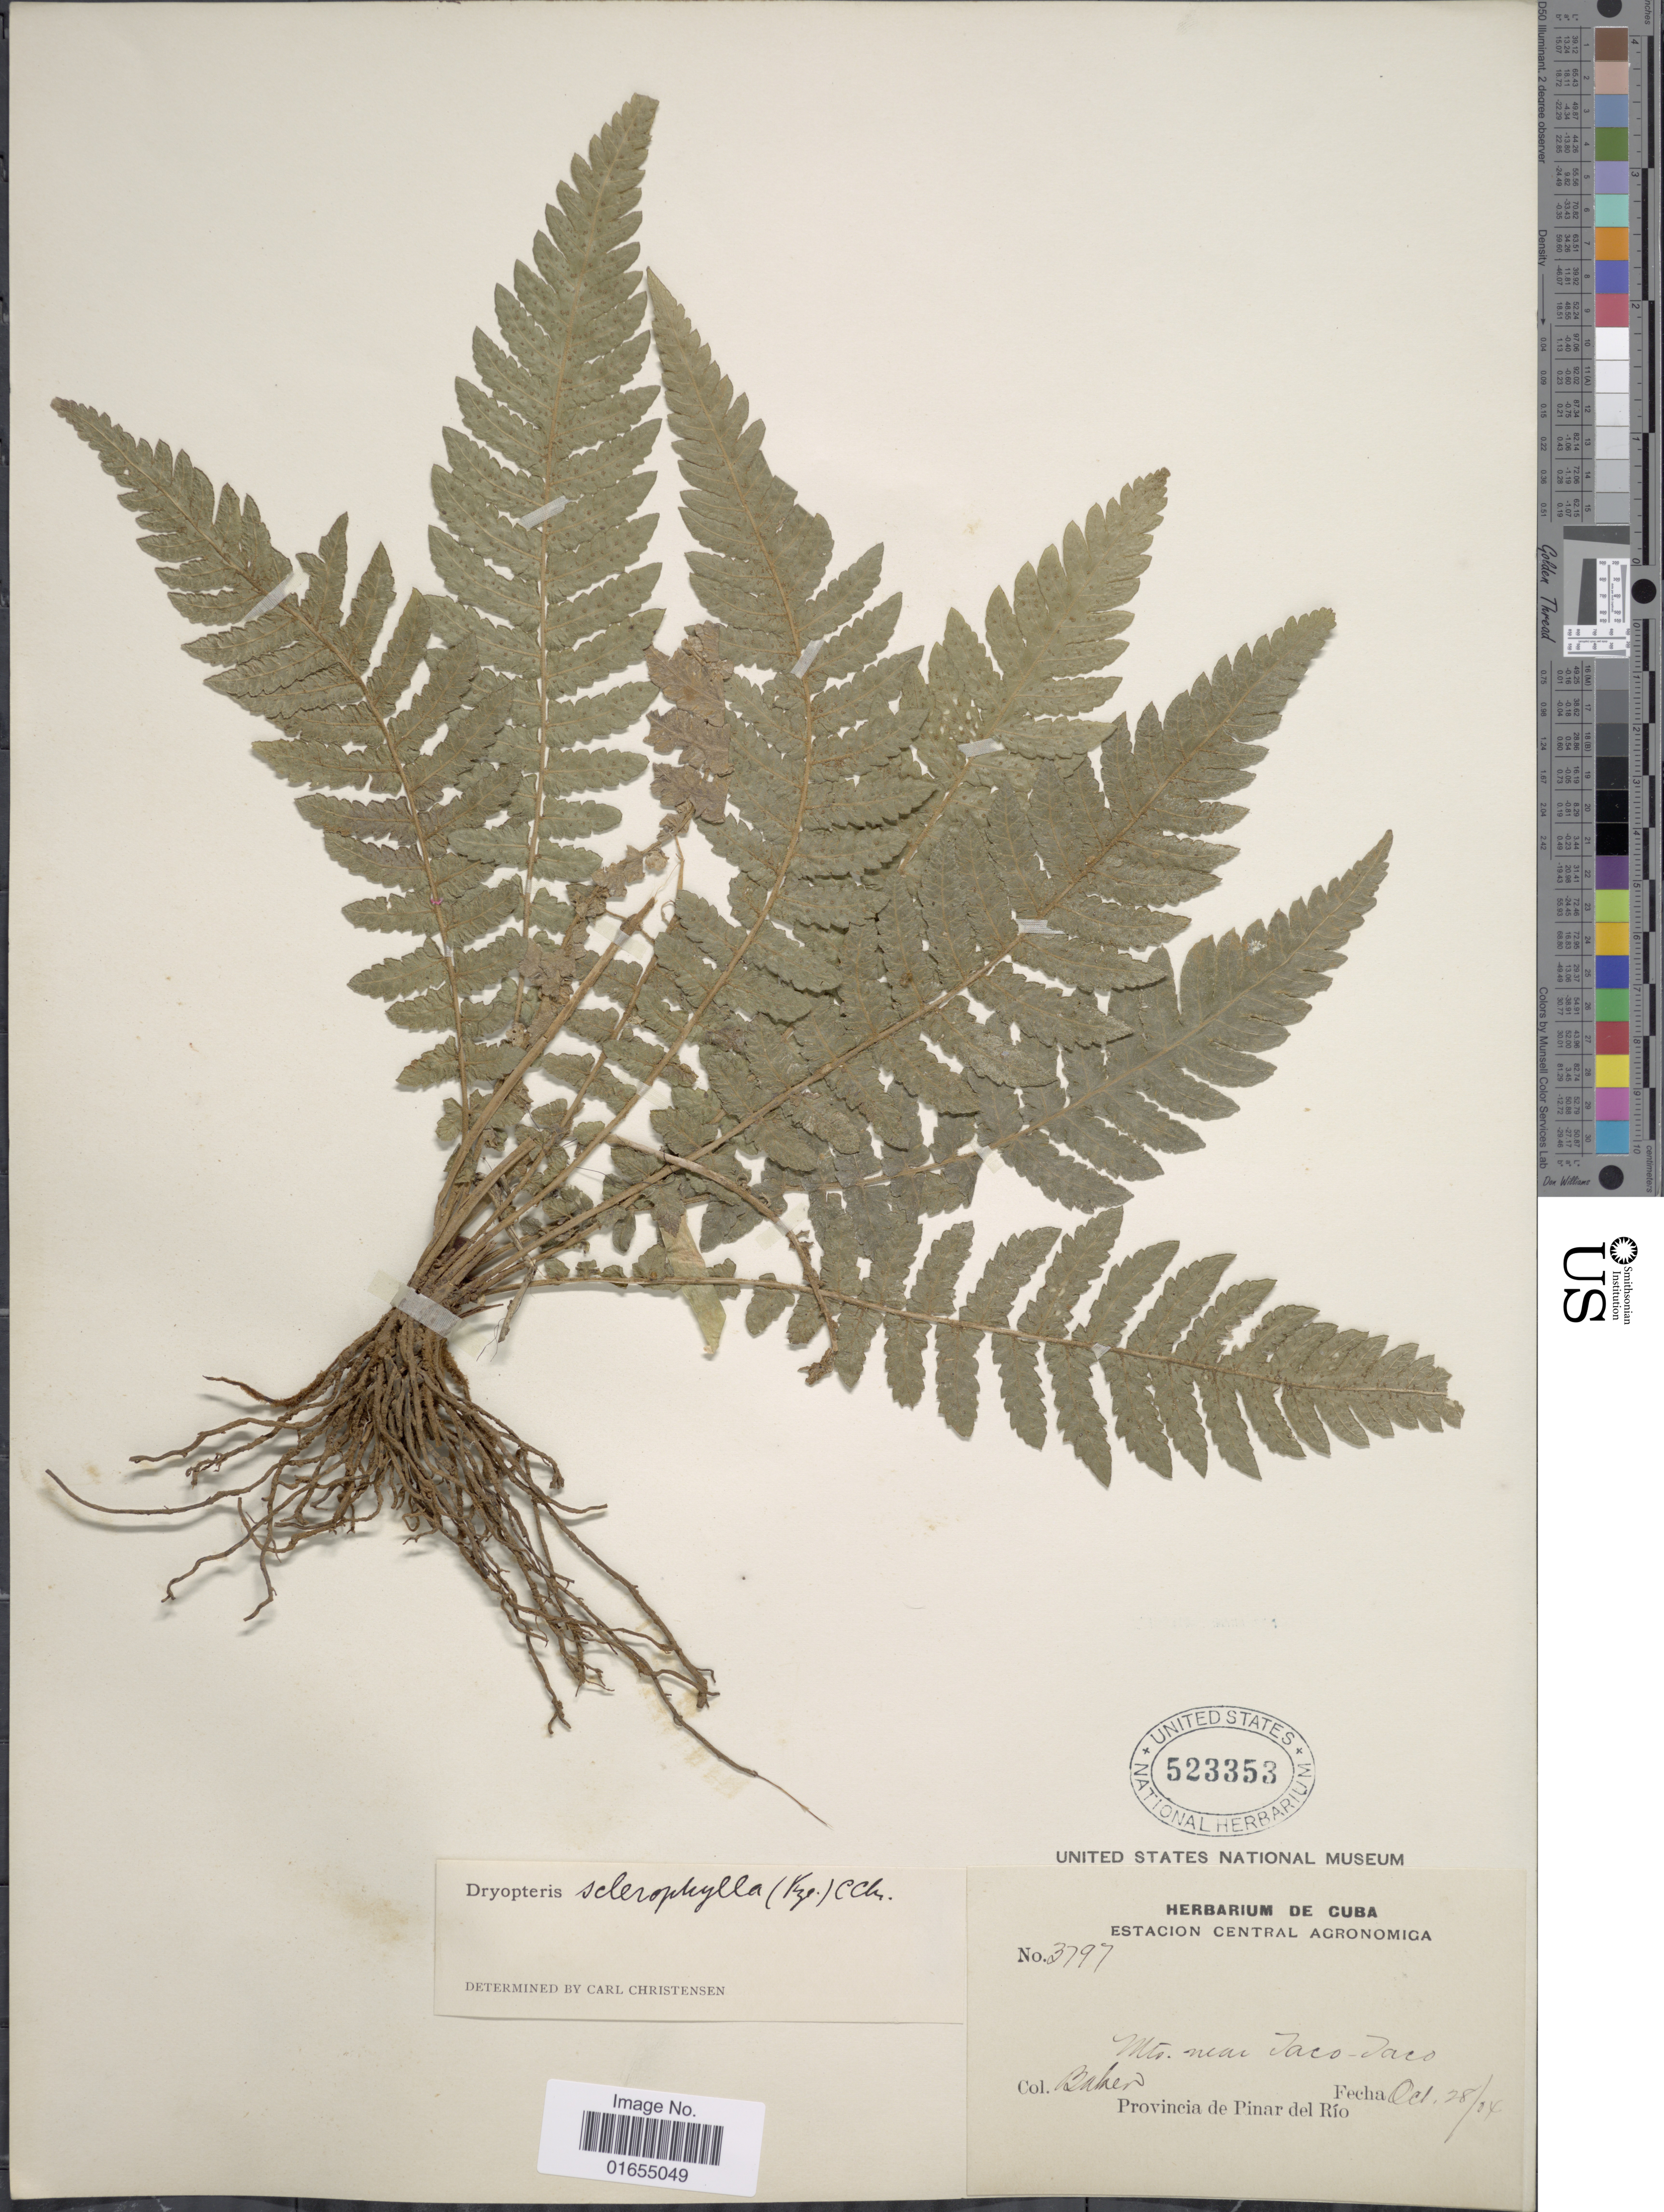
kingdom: Plantae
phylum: Tracheophyta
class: Polypodiopsida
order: Polypodiales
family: Thelypteridaceae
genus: Goniopteris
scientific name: Goniopteris sclerophylla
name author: (Poepp.) C.V. Morton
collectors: -- Baker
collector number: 3797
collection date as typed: Transcribed d/m/y: 28/10/4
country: Cuba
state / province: Pinar del Río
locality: Mts. near Taco-Taco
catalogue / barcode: US 523353